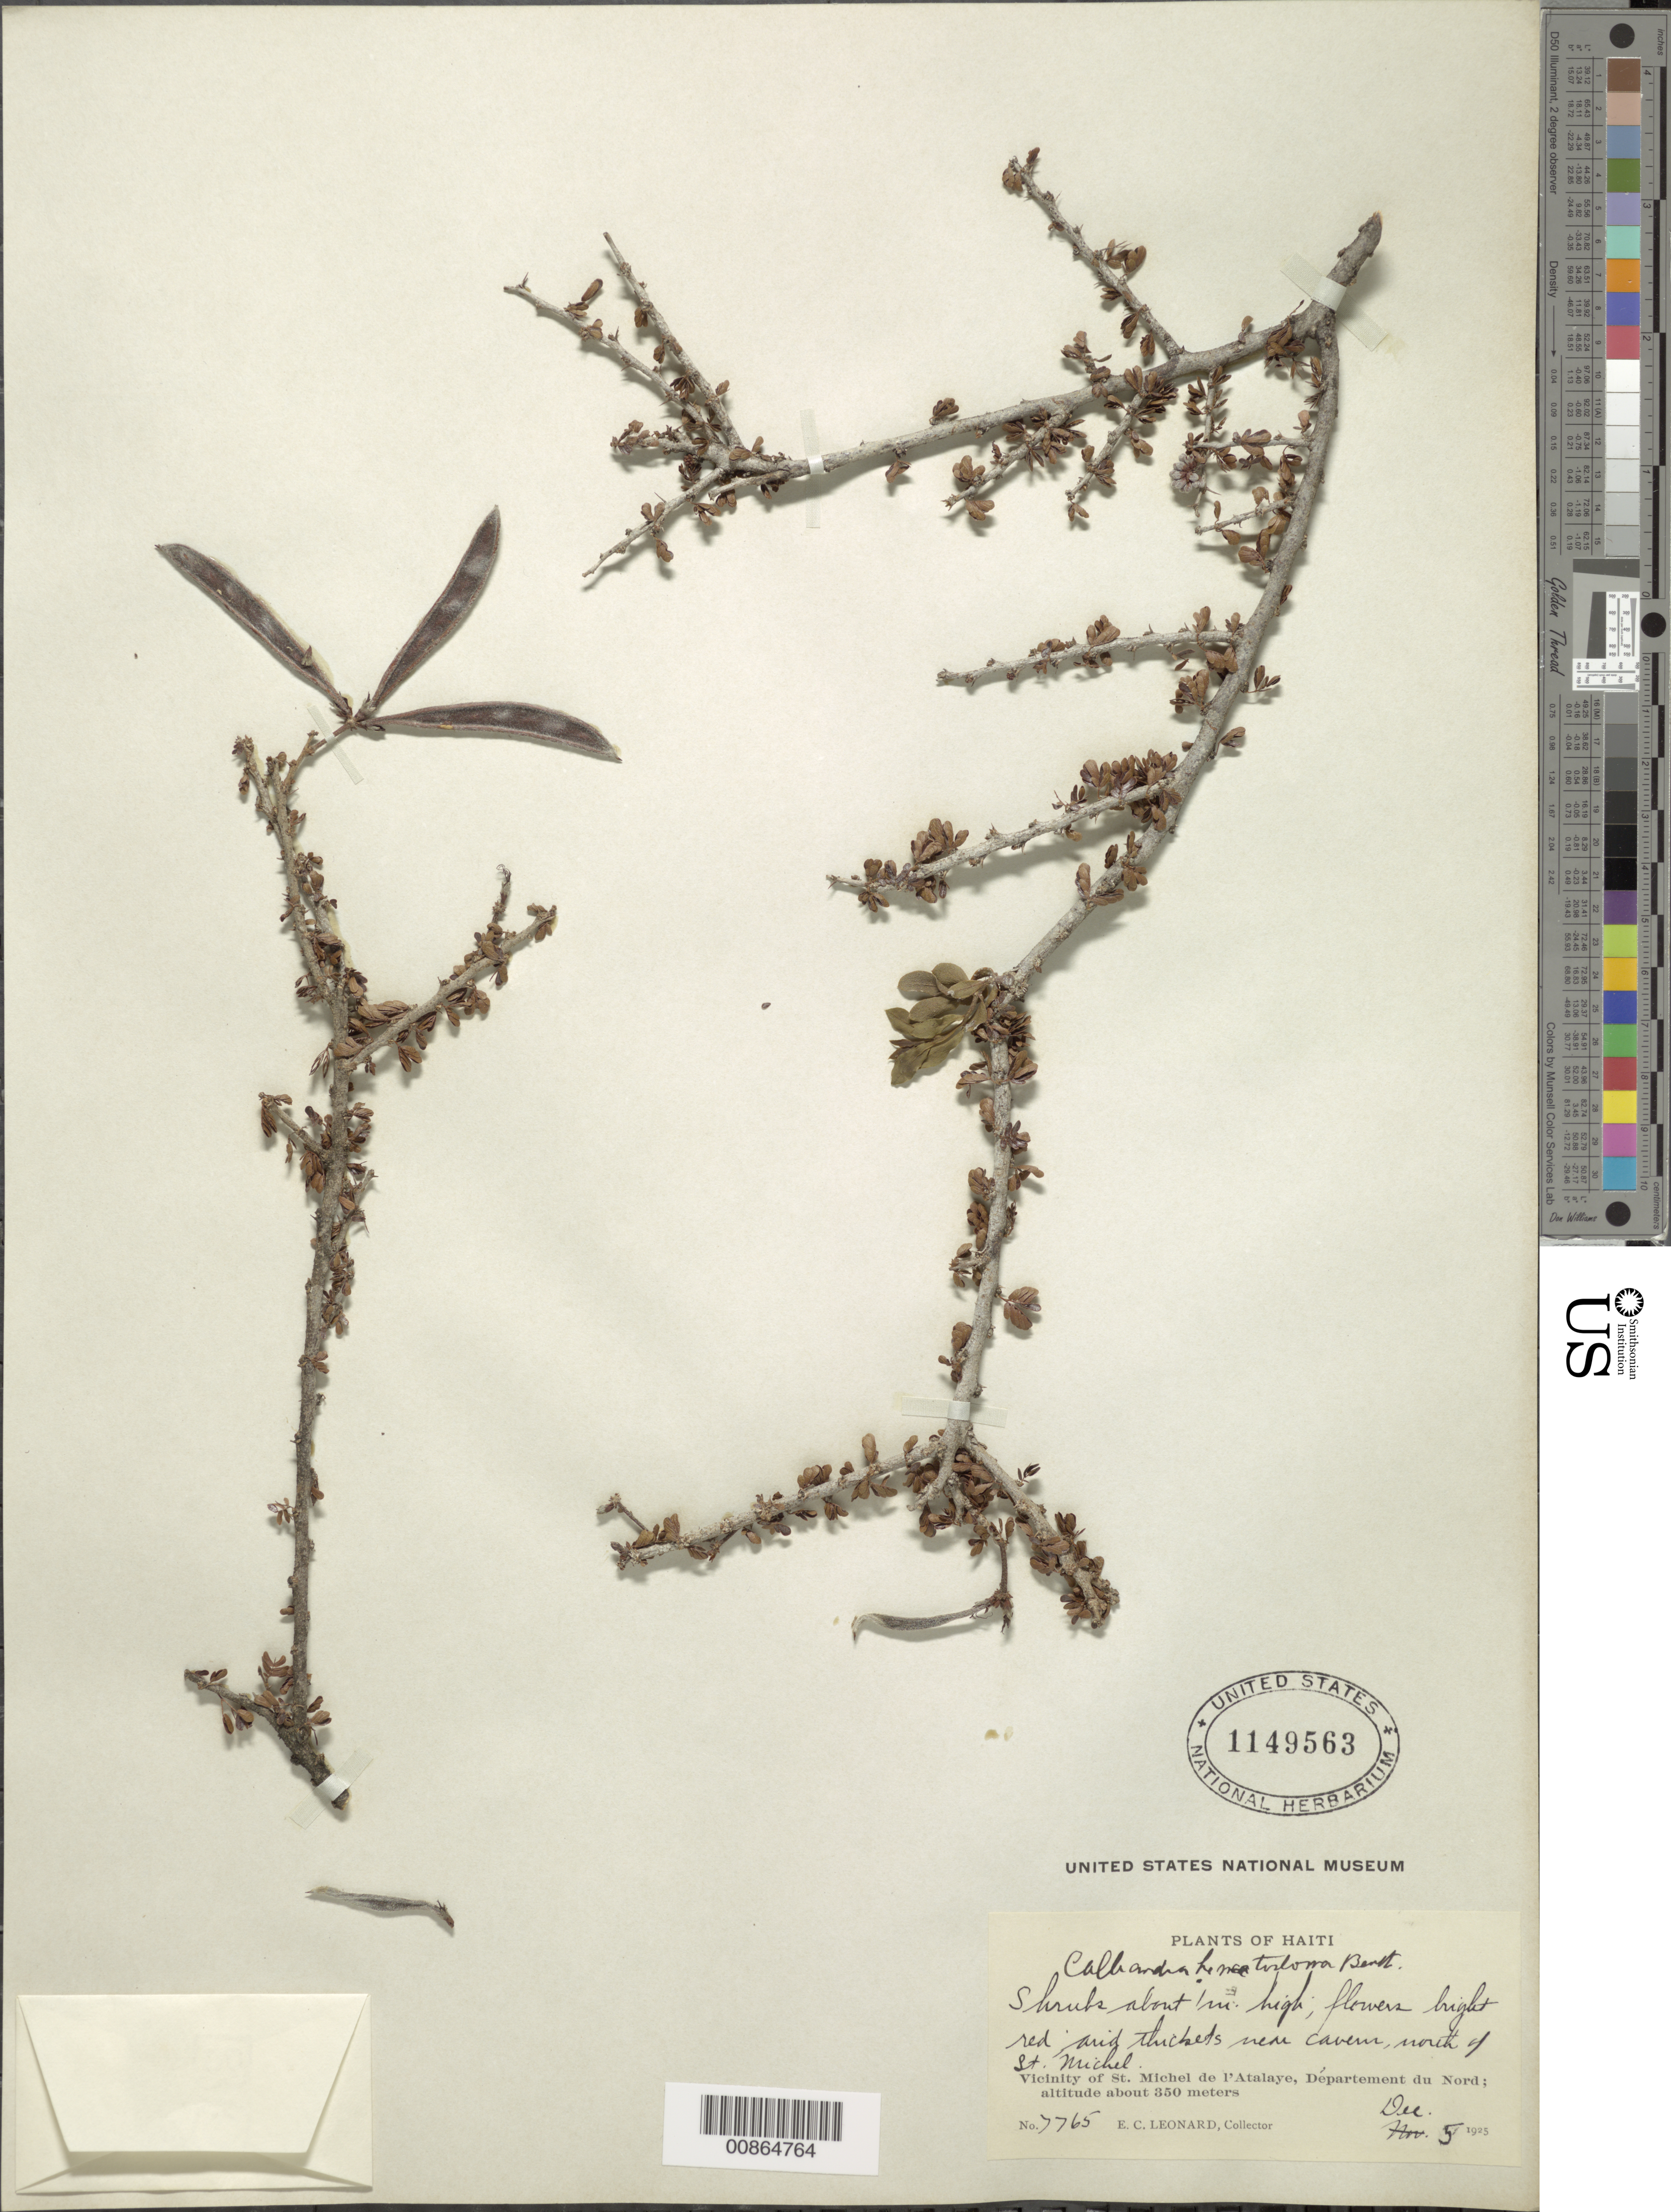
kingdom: Plantae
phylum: Tracheophyta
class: Magnoliopsida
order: Fabales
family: Fabaceae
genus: Calliandra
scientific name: Calliandra haematostoma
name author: (DC.) Urb.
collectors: E. C. Leonard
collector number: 7765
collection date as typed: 05 Dec 1925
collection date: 1925-12-05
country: Haiti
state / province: Nord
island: Hispaniola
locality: Vicinity of St. Michel de l'Atalaye. Near cavern, north of St. Michel.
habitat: Arid thickets.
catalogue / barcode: US 1149563